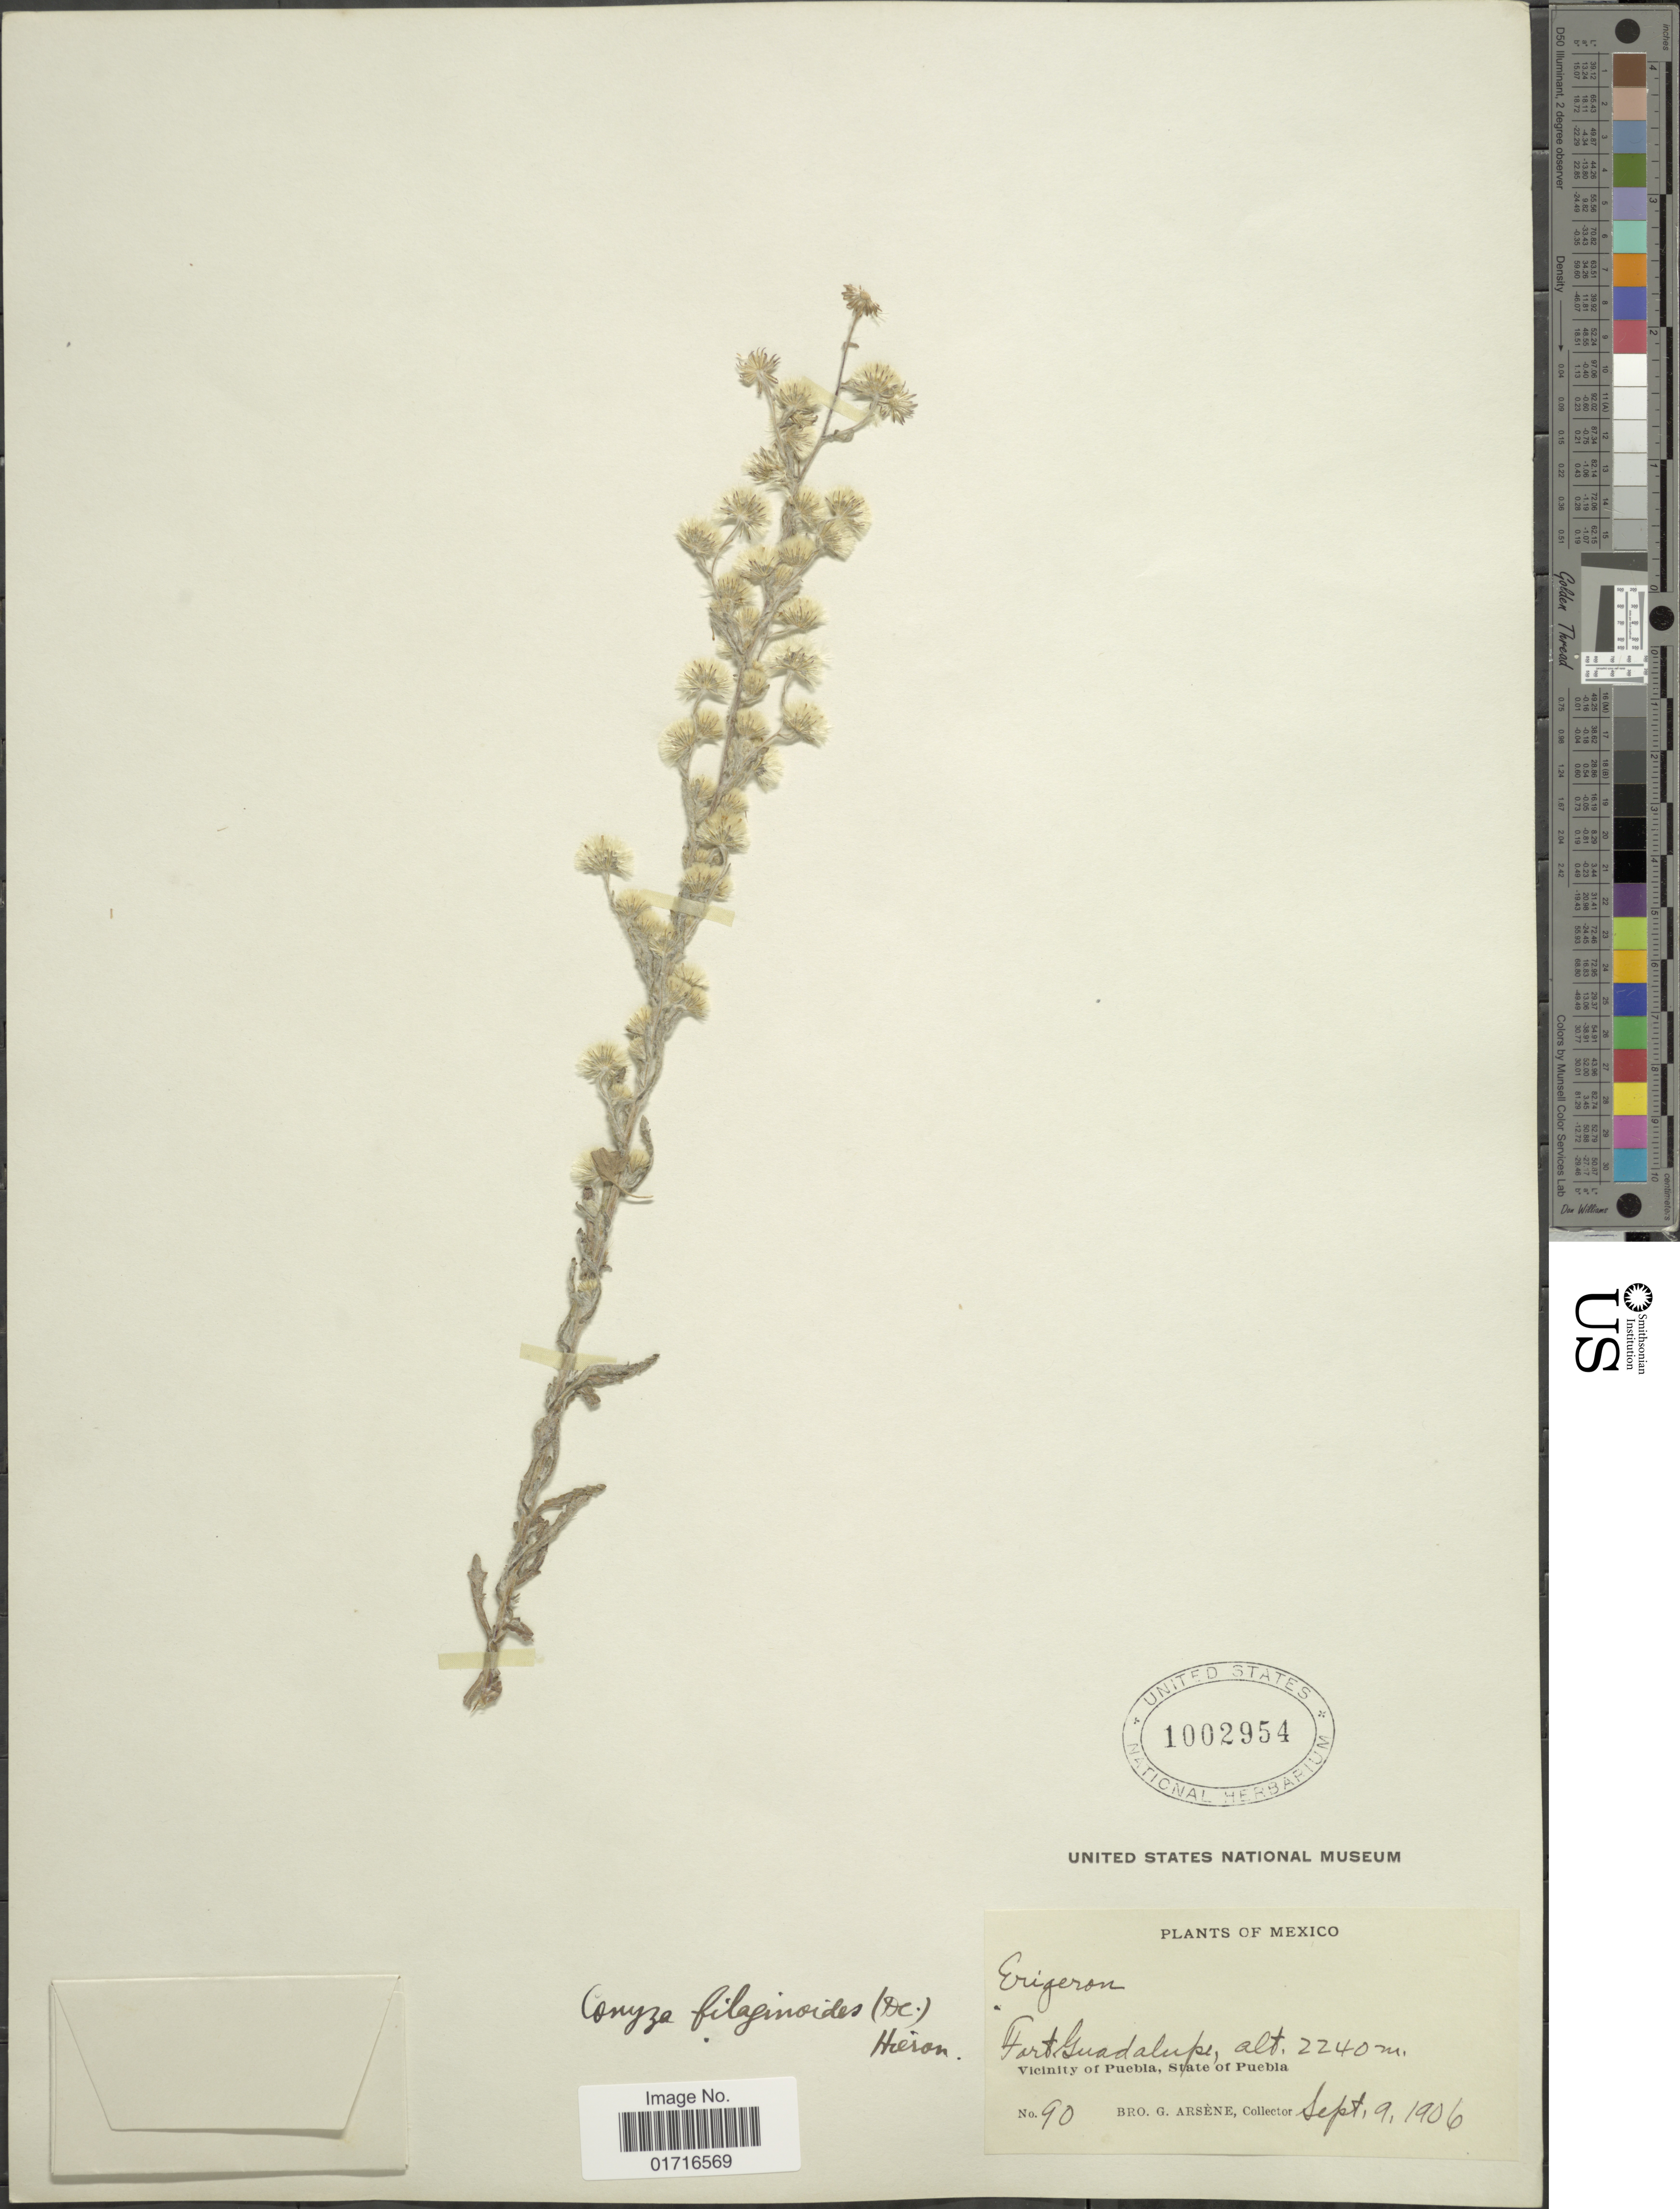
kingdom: Plantae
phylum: Tracheophyta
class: Magnoliopsida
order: Asterales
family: Asteraceae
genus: Conyza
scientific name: Conyza filaginoides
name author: (DC.) Hieron.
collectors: Bro. G. Arsène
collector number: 90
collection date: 1906-09-09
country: Mexico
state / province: Puebla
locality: Fort Guadalupe, Vicinity of Puebla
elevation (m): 2240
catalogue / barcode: US 102954